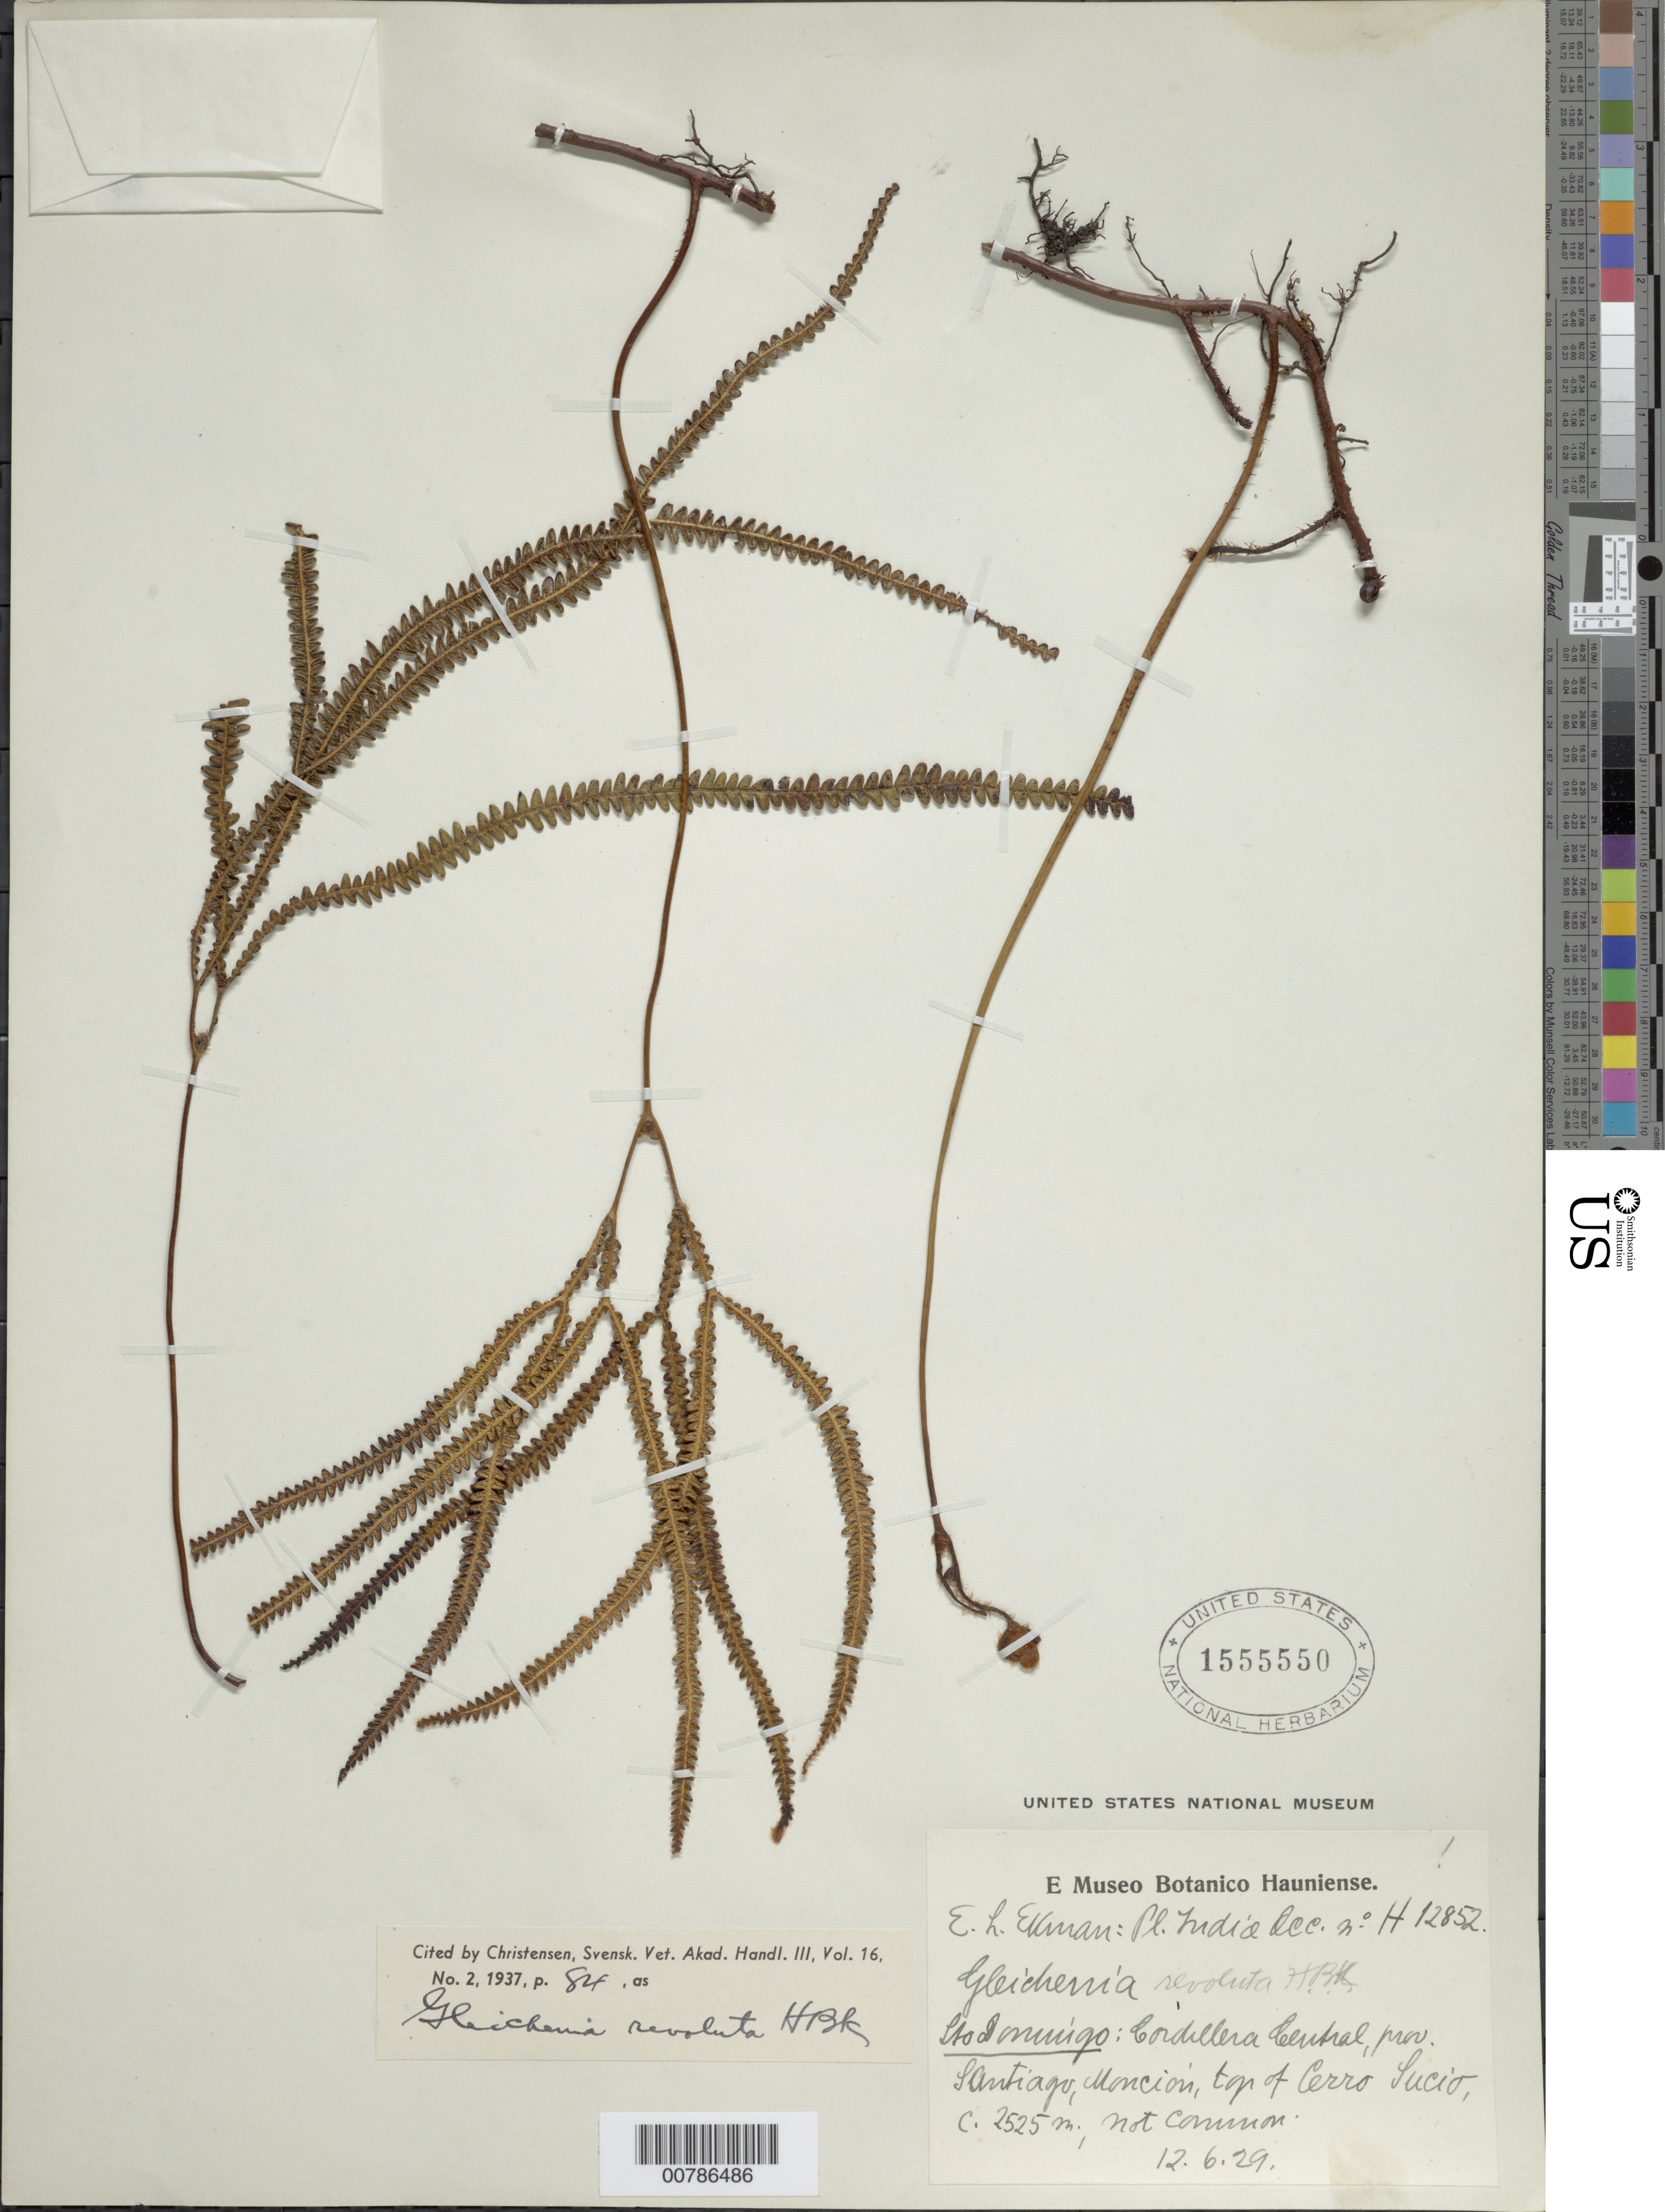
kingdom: Plantae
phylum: Tracheophyta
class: Polypodiopsida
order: Gleicheniales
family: Gleicheniaceae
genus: Sticherus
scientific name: Sticherus revolutus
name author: (Kunth) Ching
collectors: E. L. Ekman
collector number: H 12852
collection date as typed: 12 Jun 1929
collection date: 1929-06-12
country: Dominican Republic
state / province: Santiago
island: Hispaniola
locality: Cordillera Central, Moncion, top of Cerro Sucio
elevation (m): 2525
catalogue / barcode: US 1555550